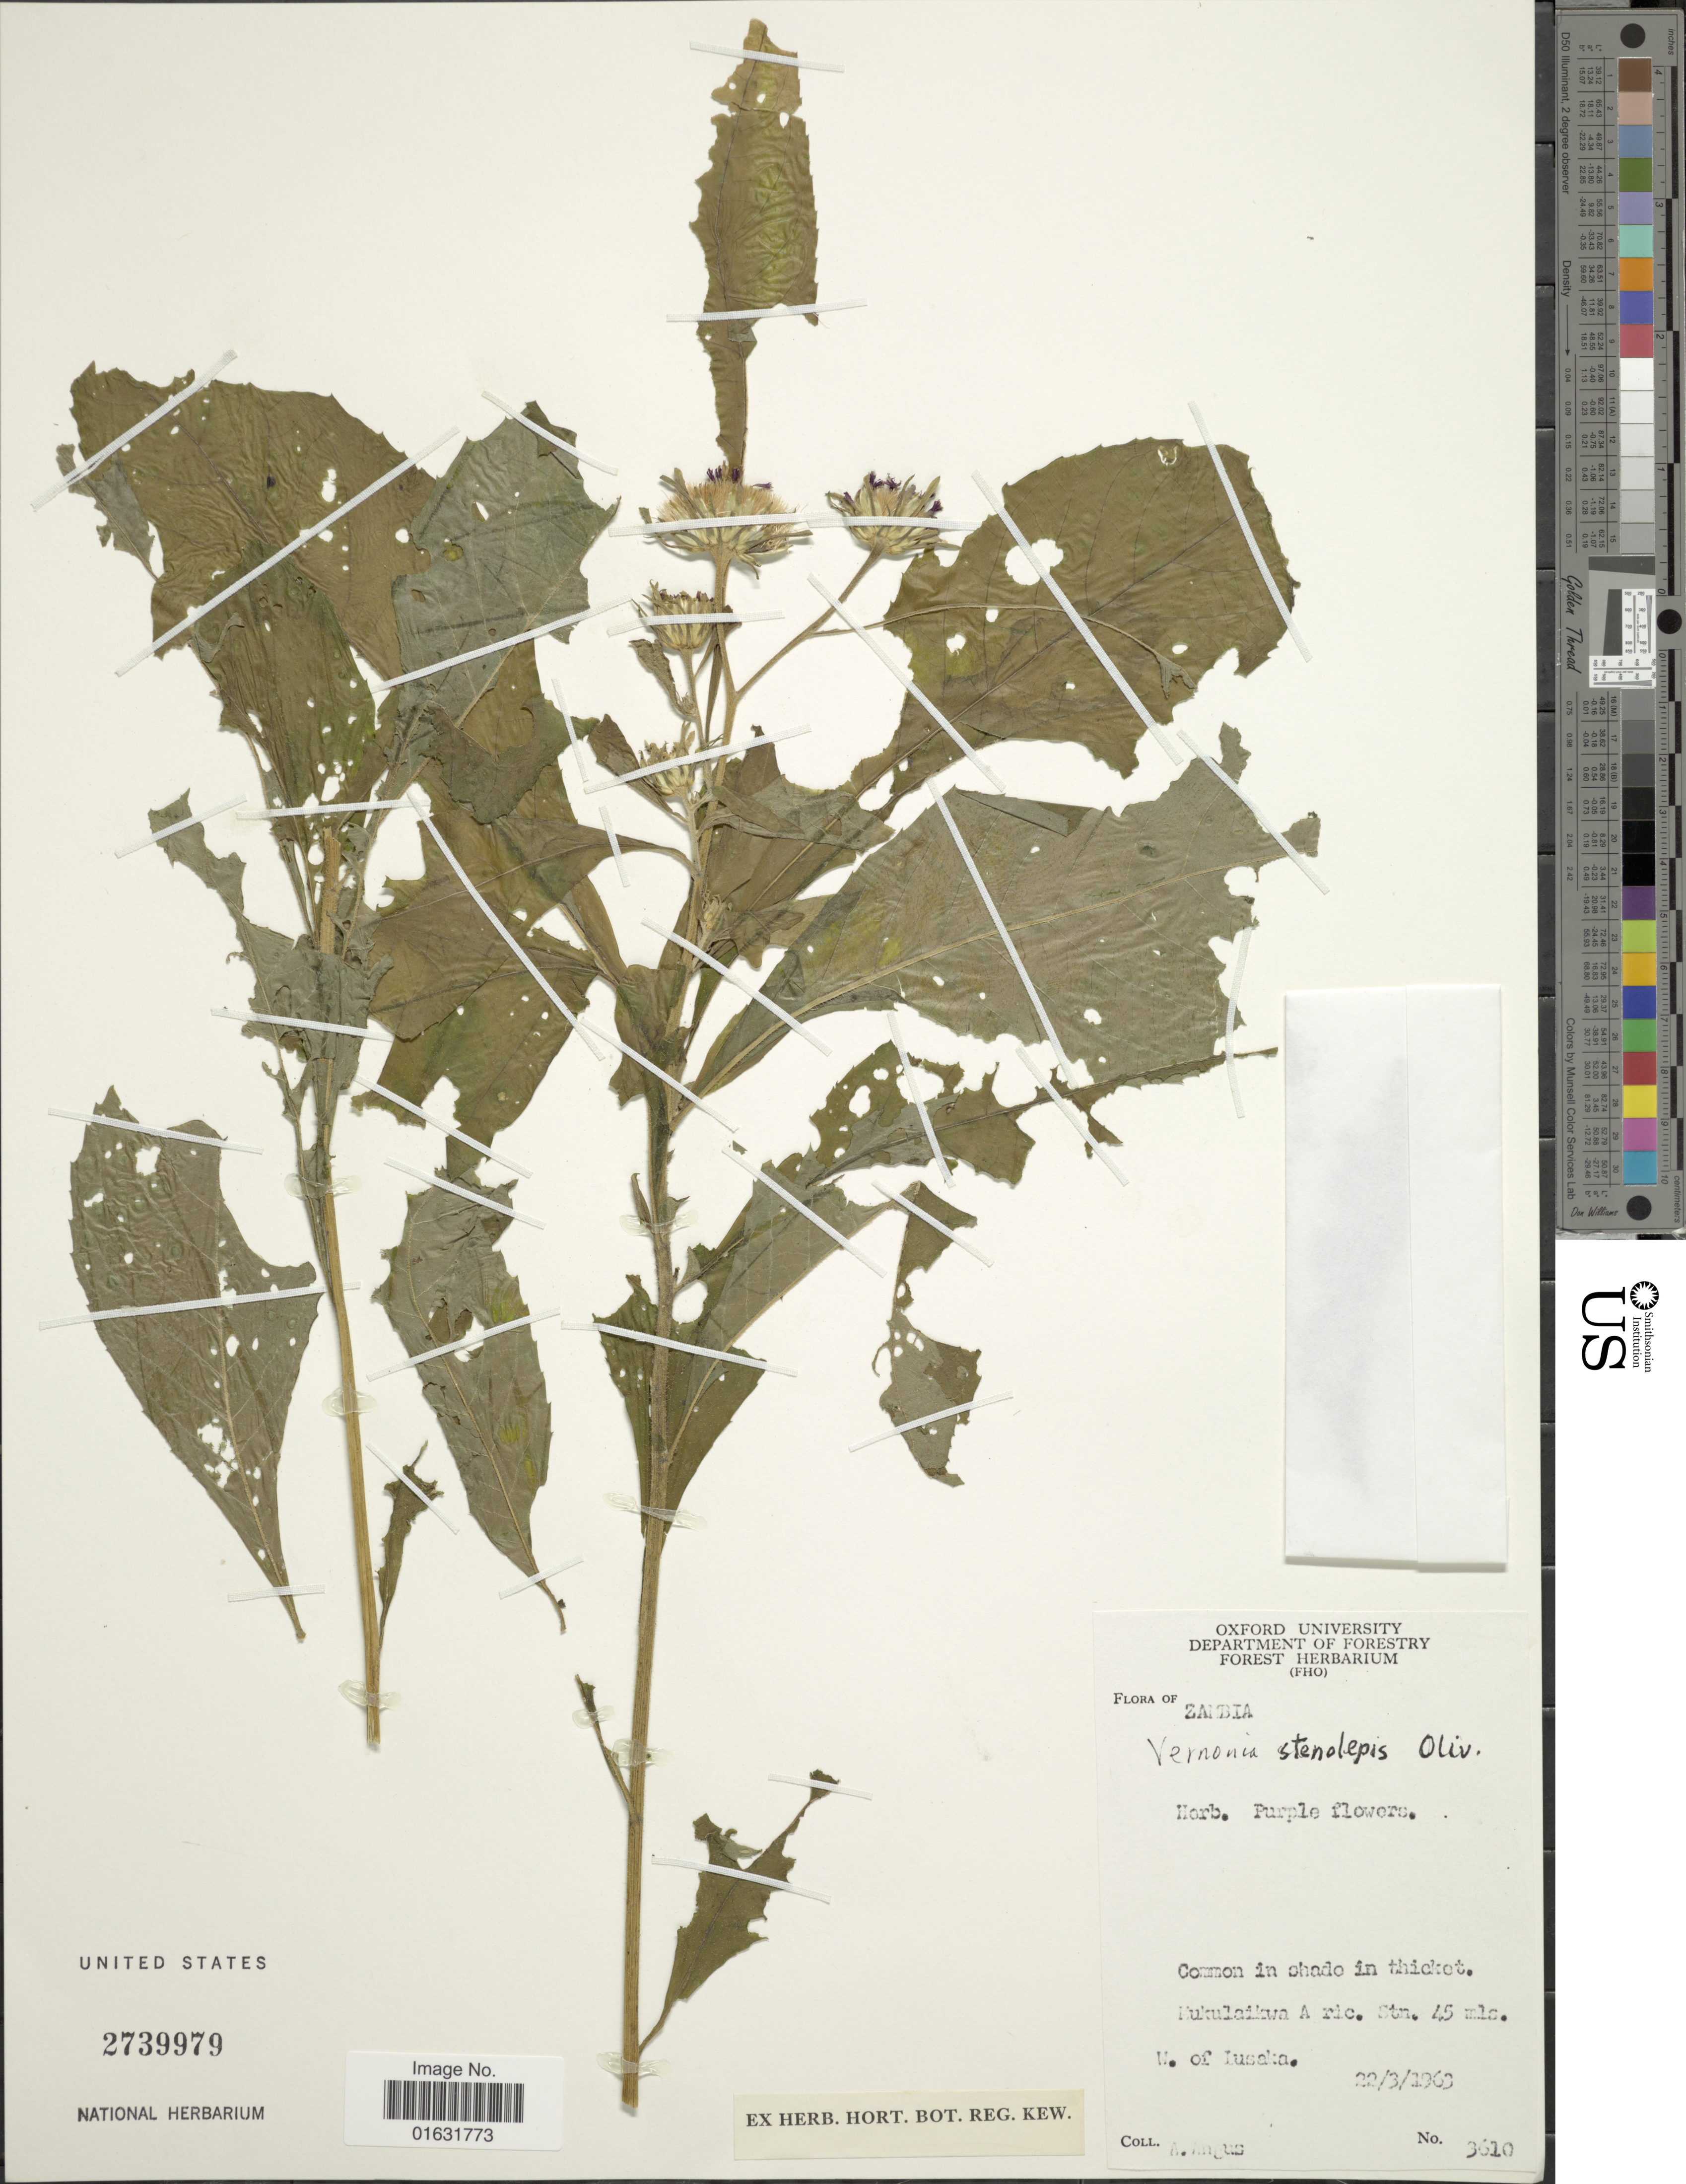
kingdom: Plantae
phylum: Tracheophyta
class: Magnoliopsida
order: Asterales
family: Asteraceae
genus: Baccharoides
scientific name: Baccharoides anthelmintica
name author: (L.) Moench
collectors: A. Angus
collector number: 3610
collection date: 1963-03-22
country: Zambia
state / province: Lusaka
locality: Mukulaikwa A ric., Stn., 45 mle. W of Lusaka.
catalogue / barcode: US 2739979